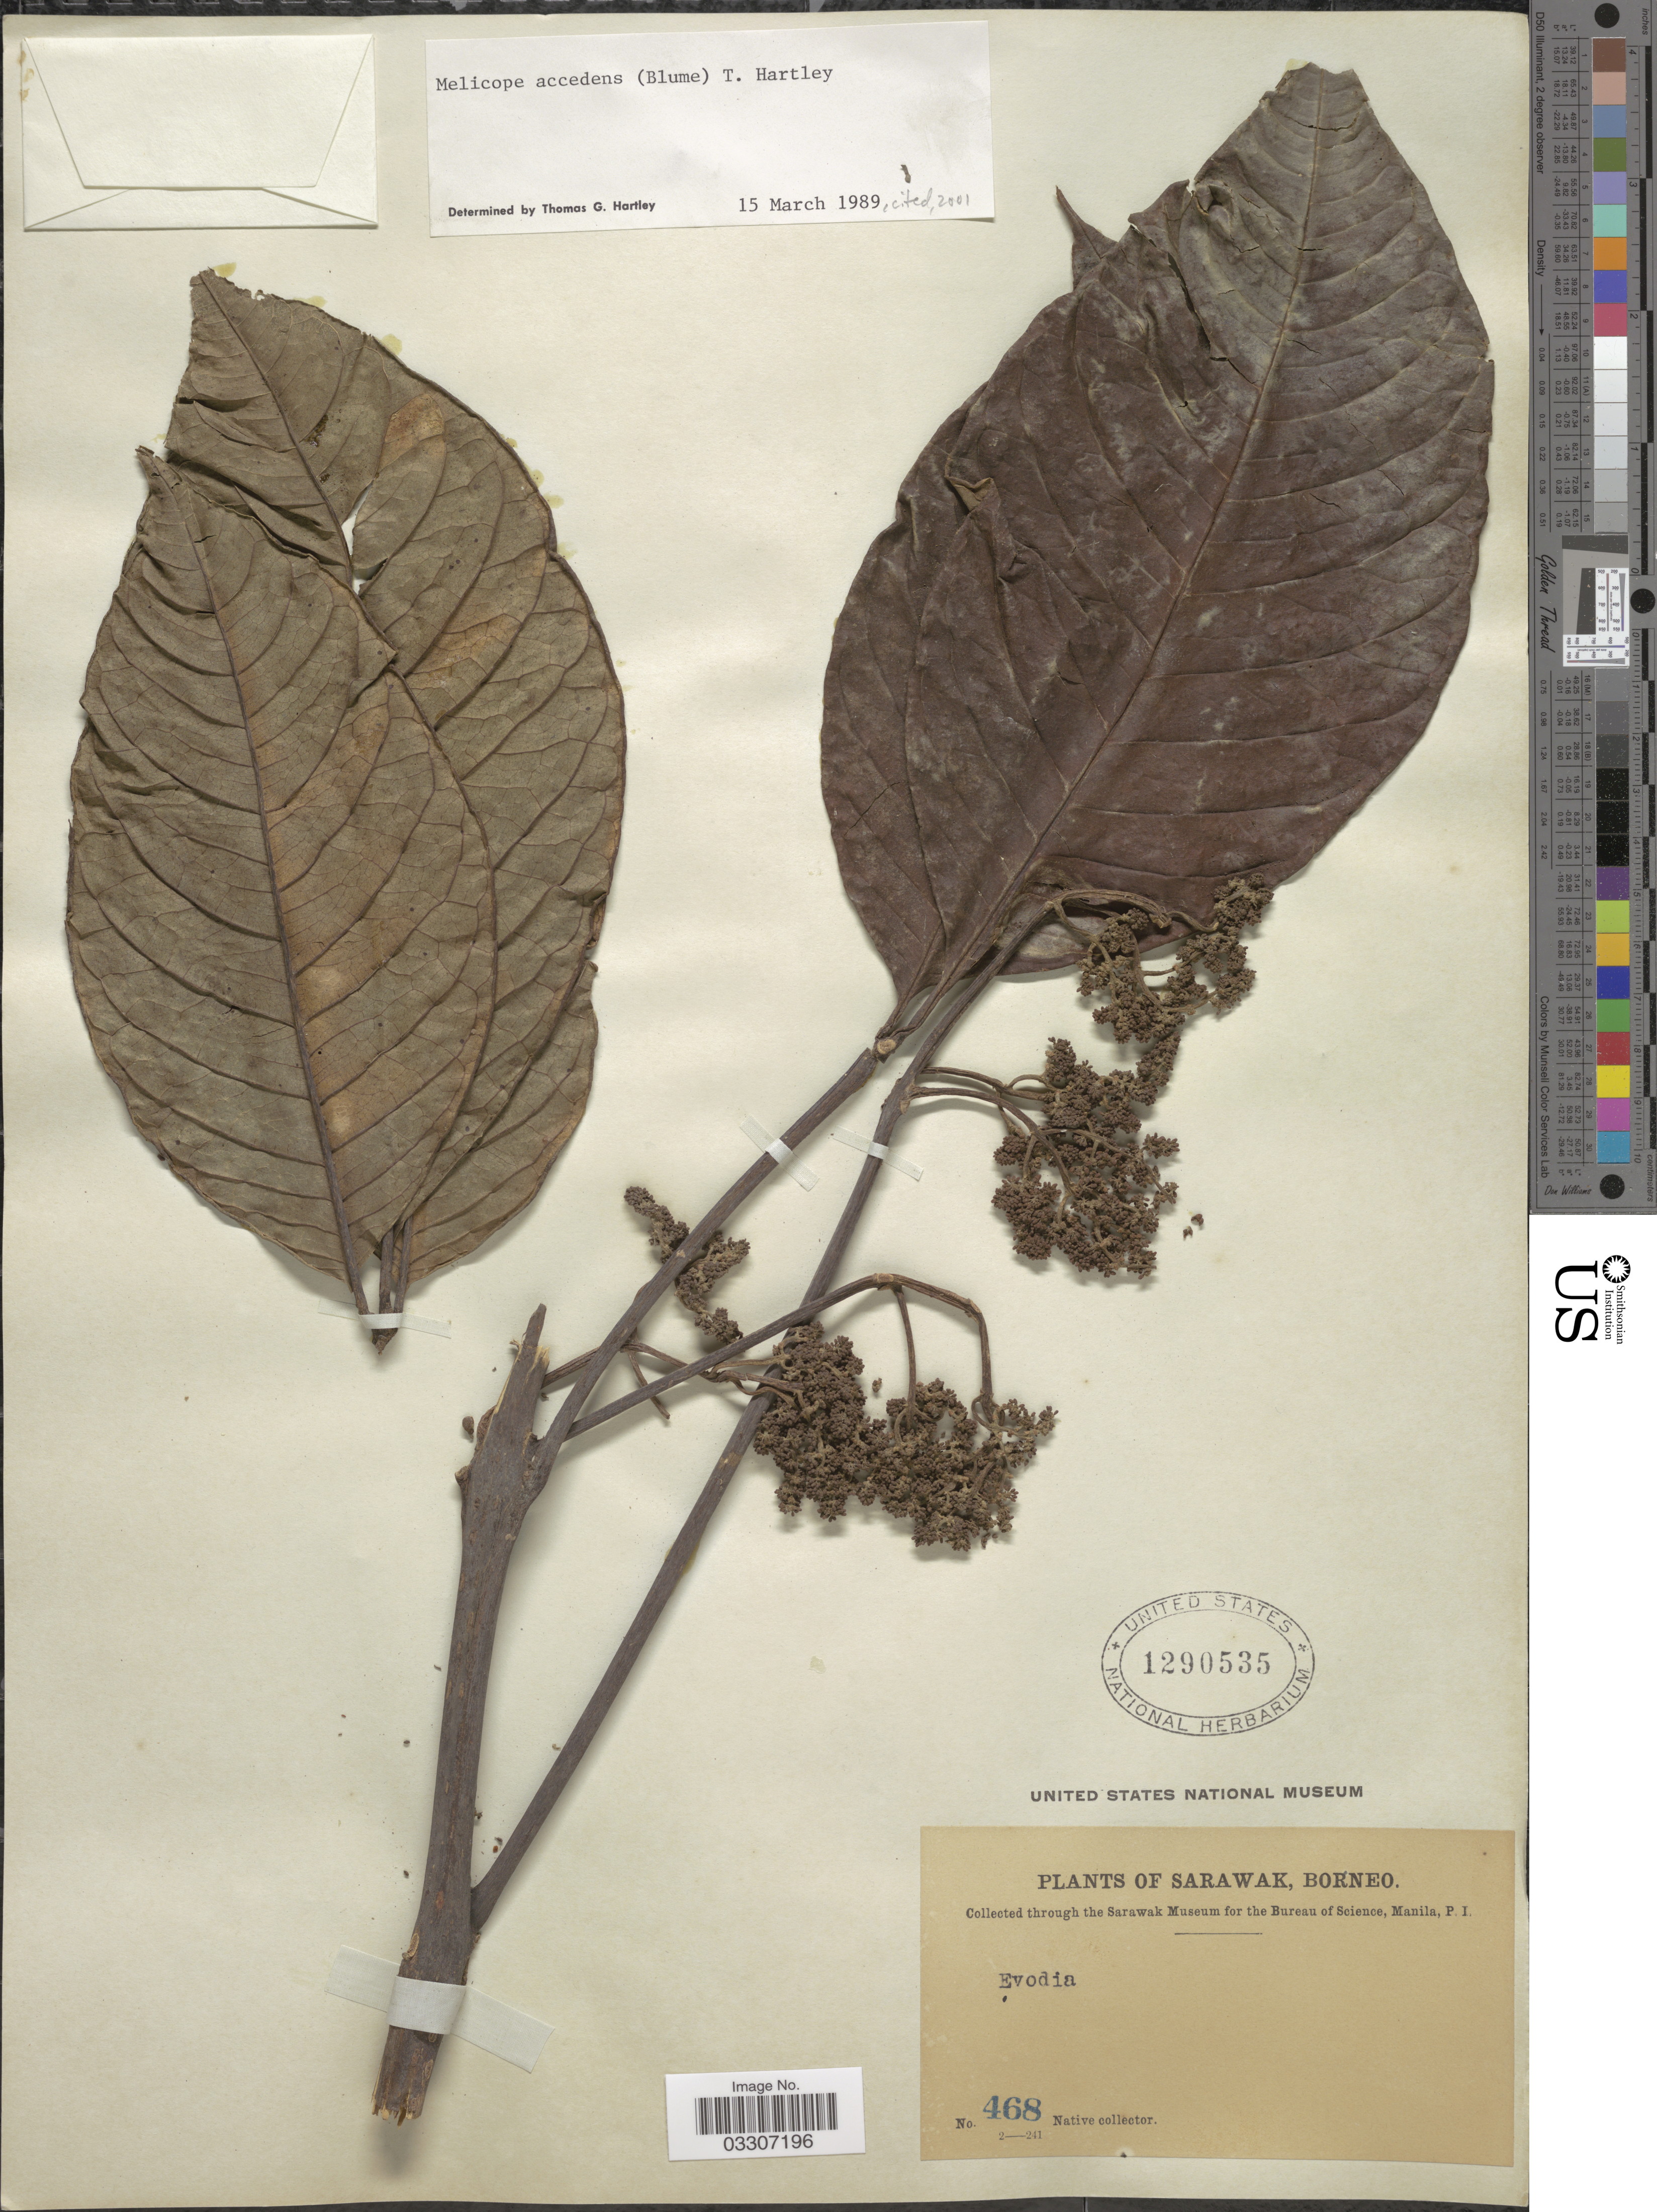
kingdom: Plantae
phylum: Tracheophyta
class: Magnoliopsida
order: Sapindales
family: Rutaceae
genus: Melicope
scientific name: Melicope accedens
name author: (Blume) T.G. Hartley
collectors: Native collector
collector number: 468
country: Malaysia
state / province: Sarawak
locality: Borneo.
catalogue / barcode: US 1290535